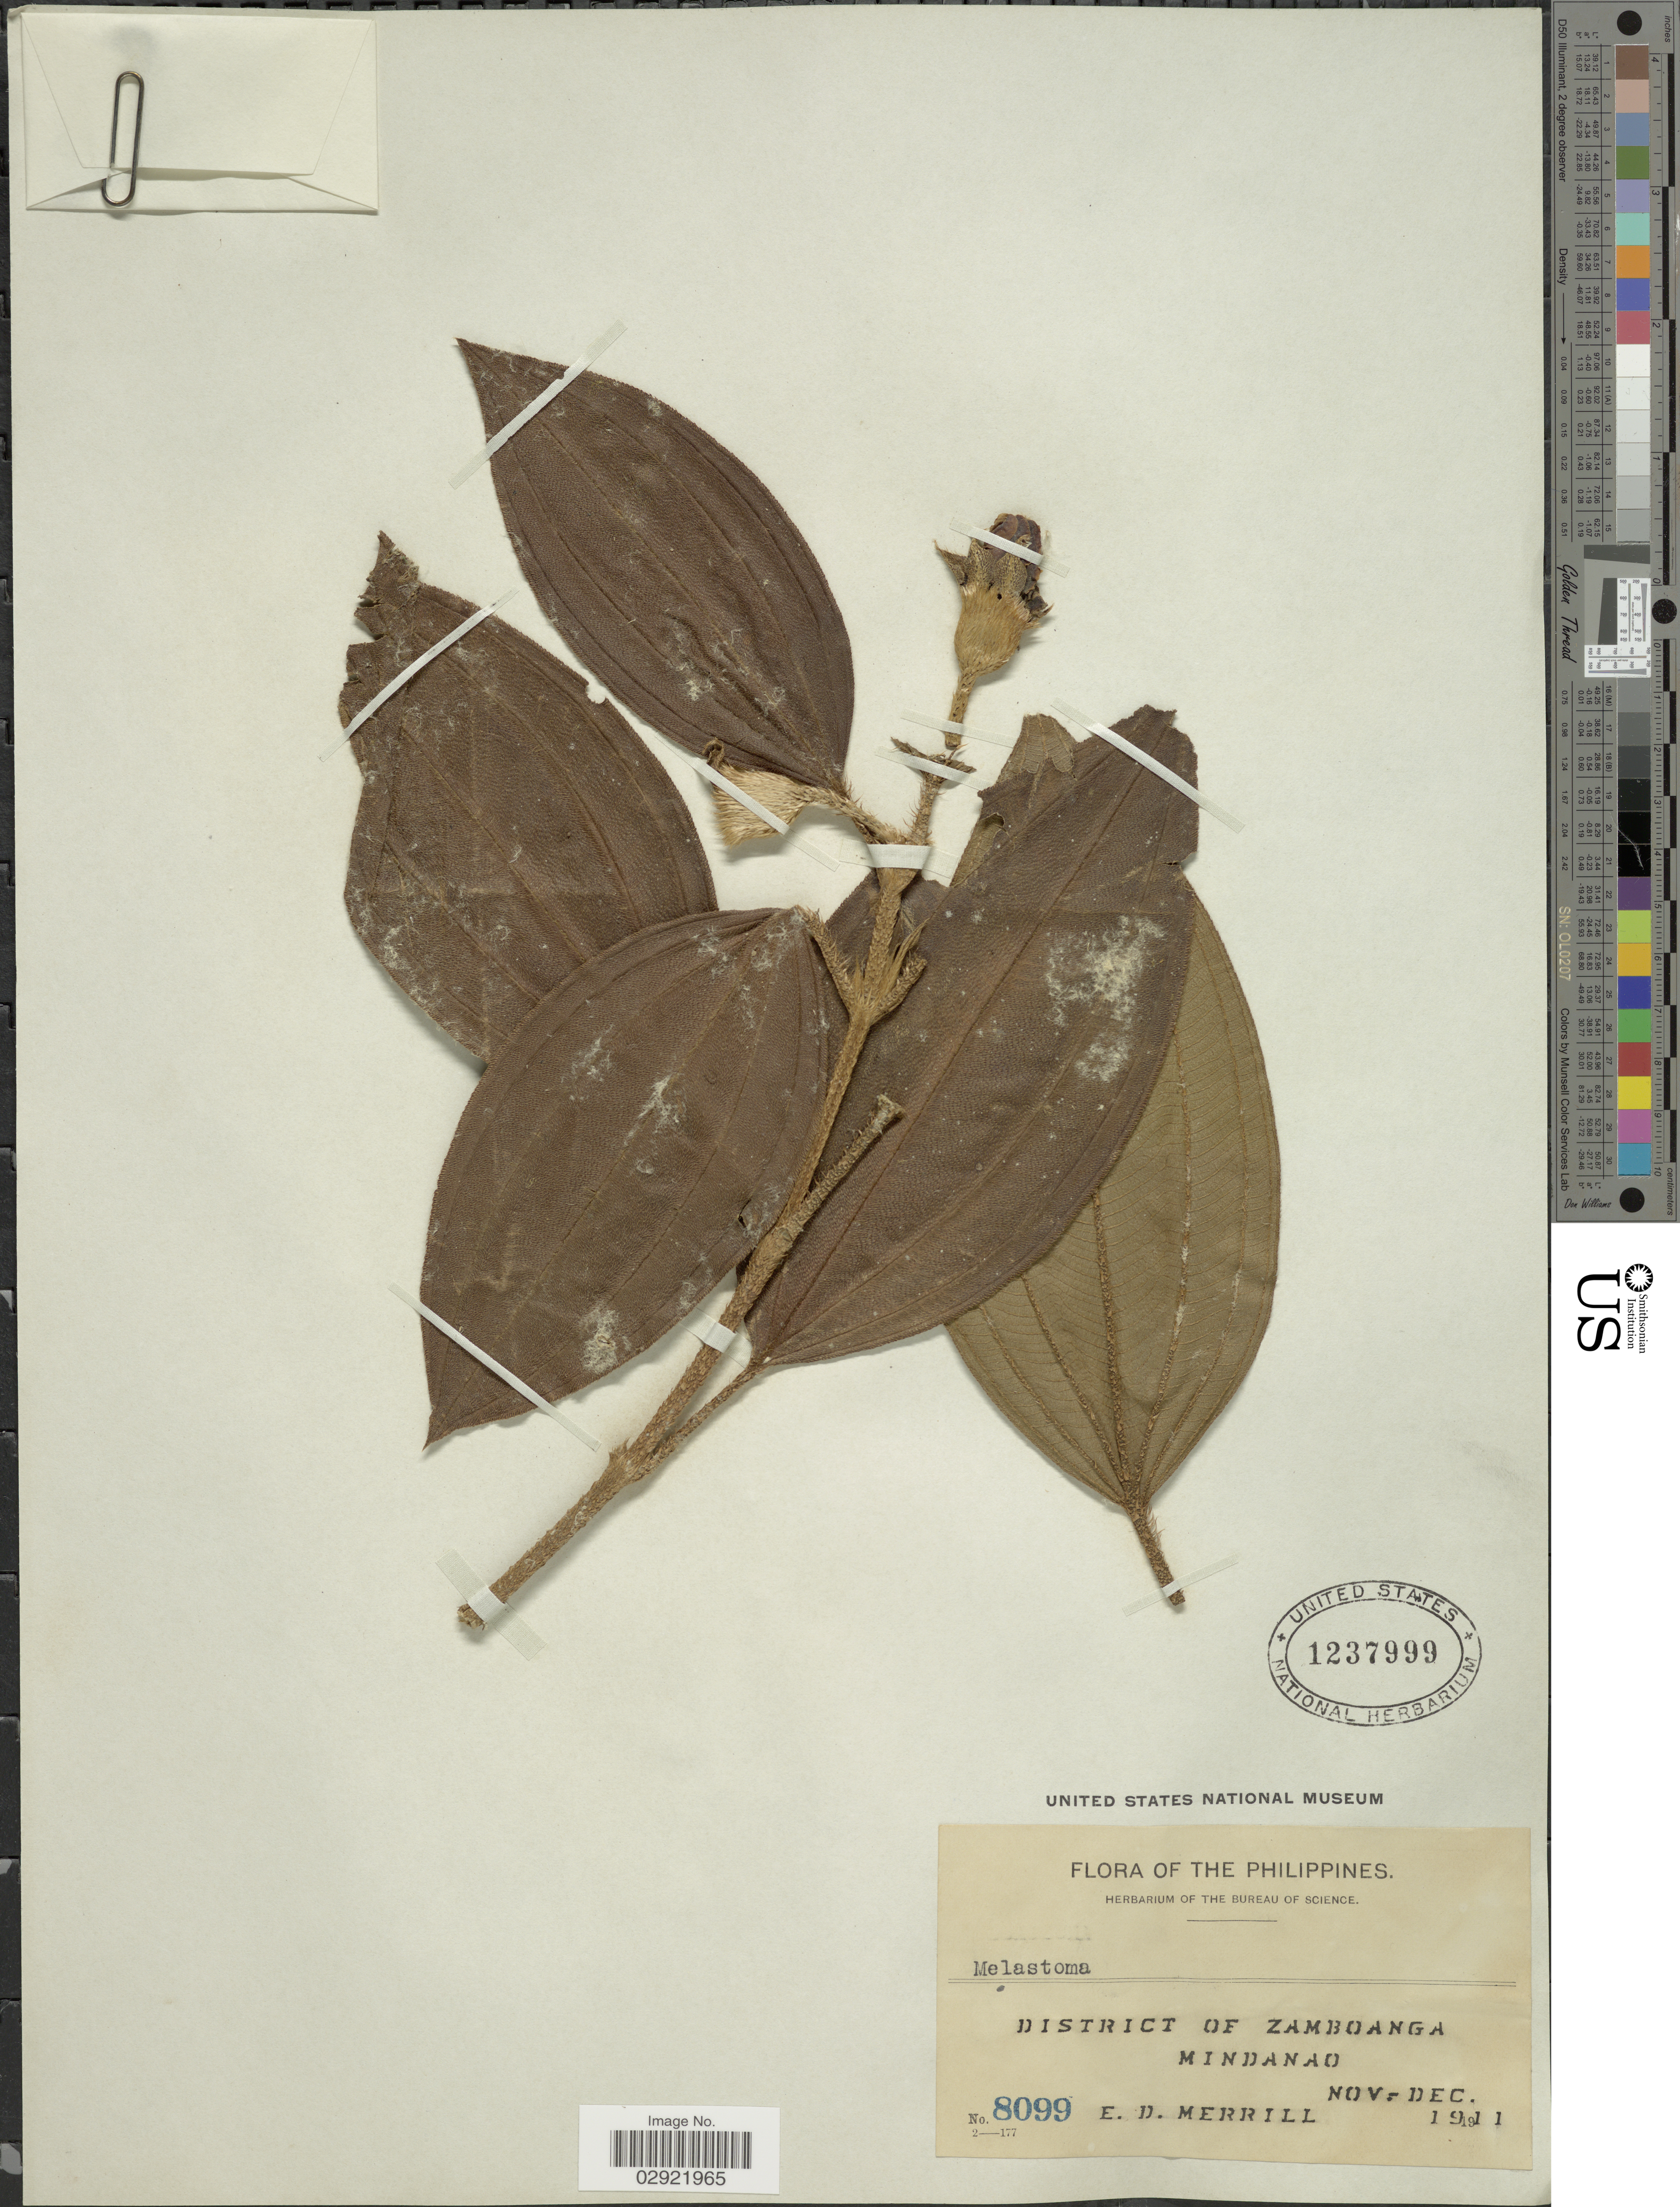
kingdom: Plantae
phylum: Tracheophyta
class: Magnoliopsida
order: Myrtales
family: Melastomataceae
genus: Melastoma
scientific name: Melastoma sp.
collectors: E. D. Merrill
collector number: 8099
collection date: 1911-11/1911-12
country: Philippines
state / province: Zamboanga Peninsula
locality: District of Zamboanga, Mindanao.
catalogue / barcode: US 1237999